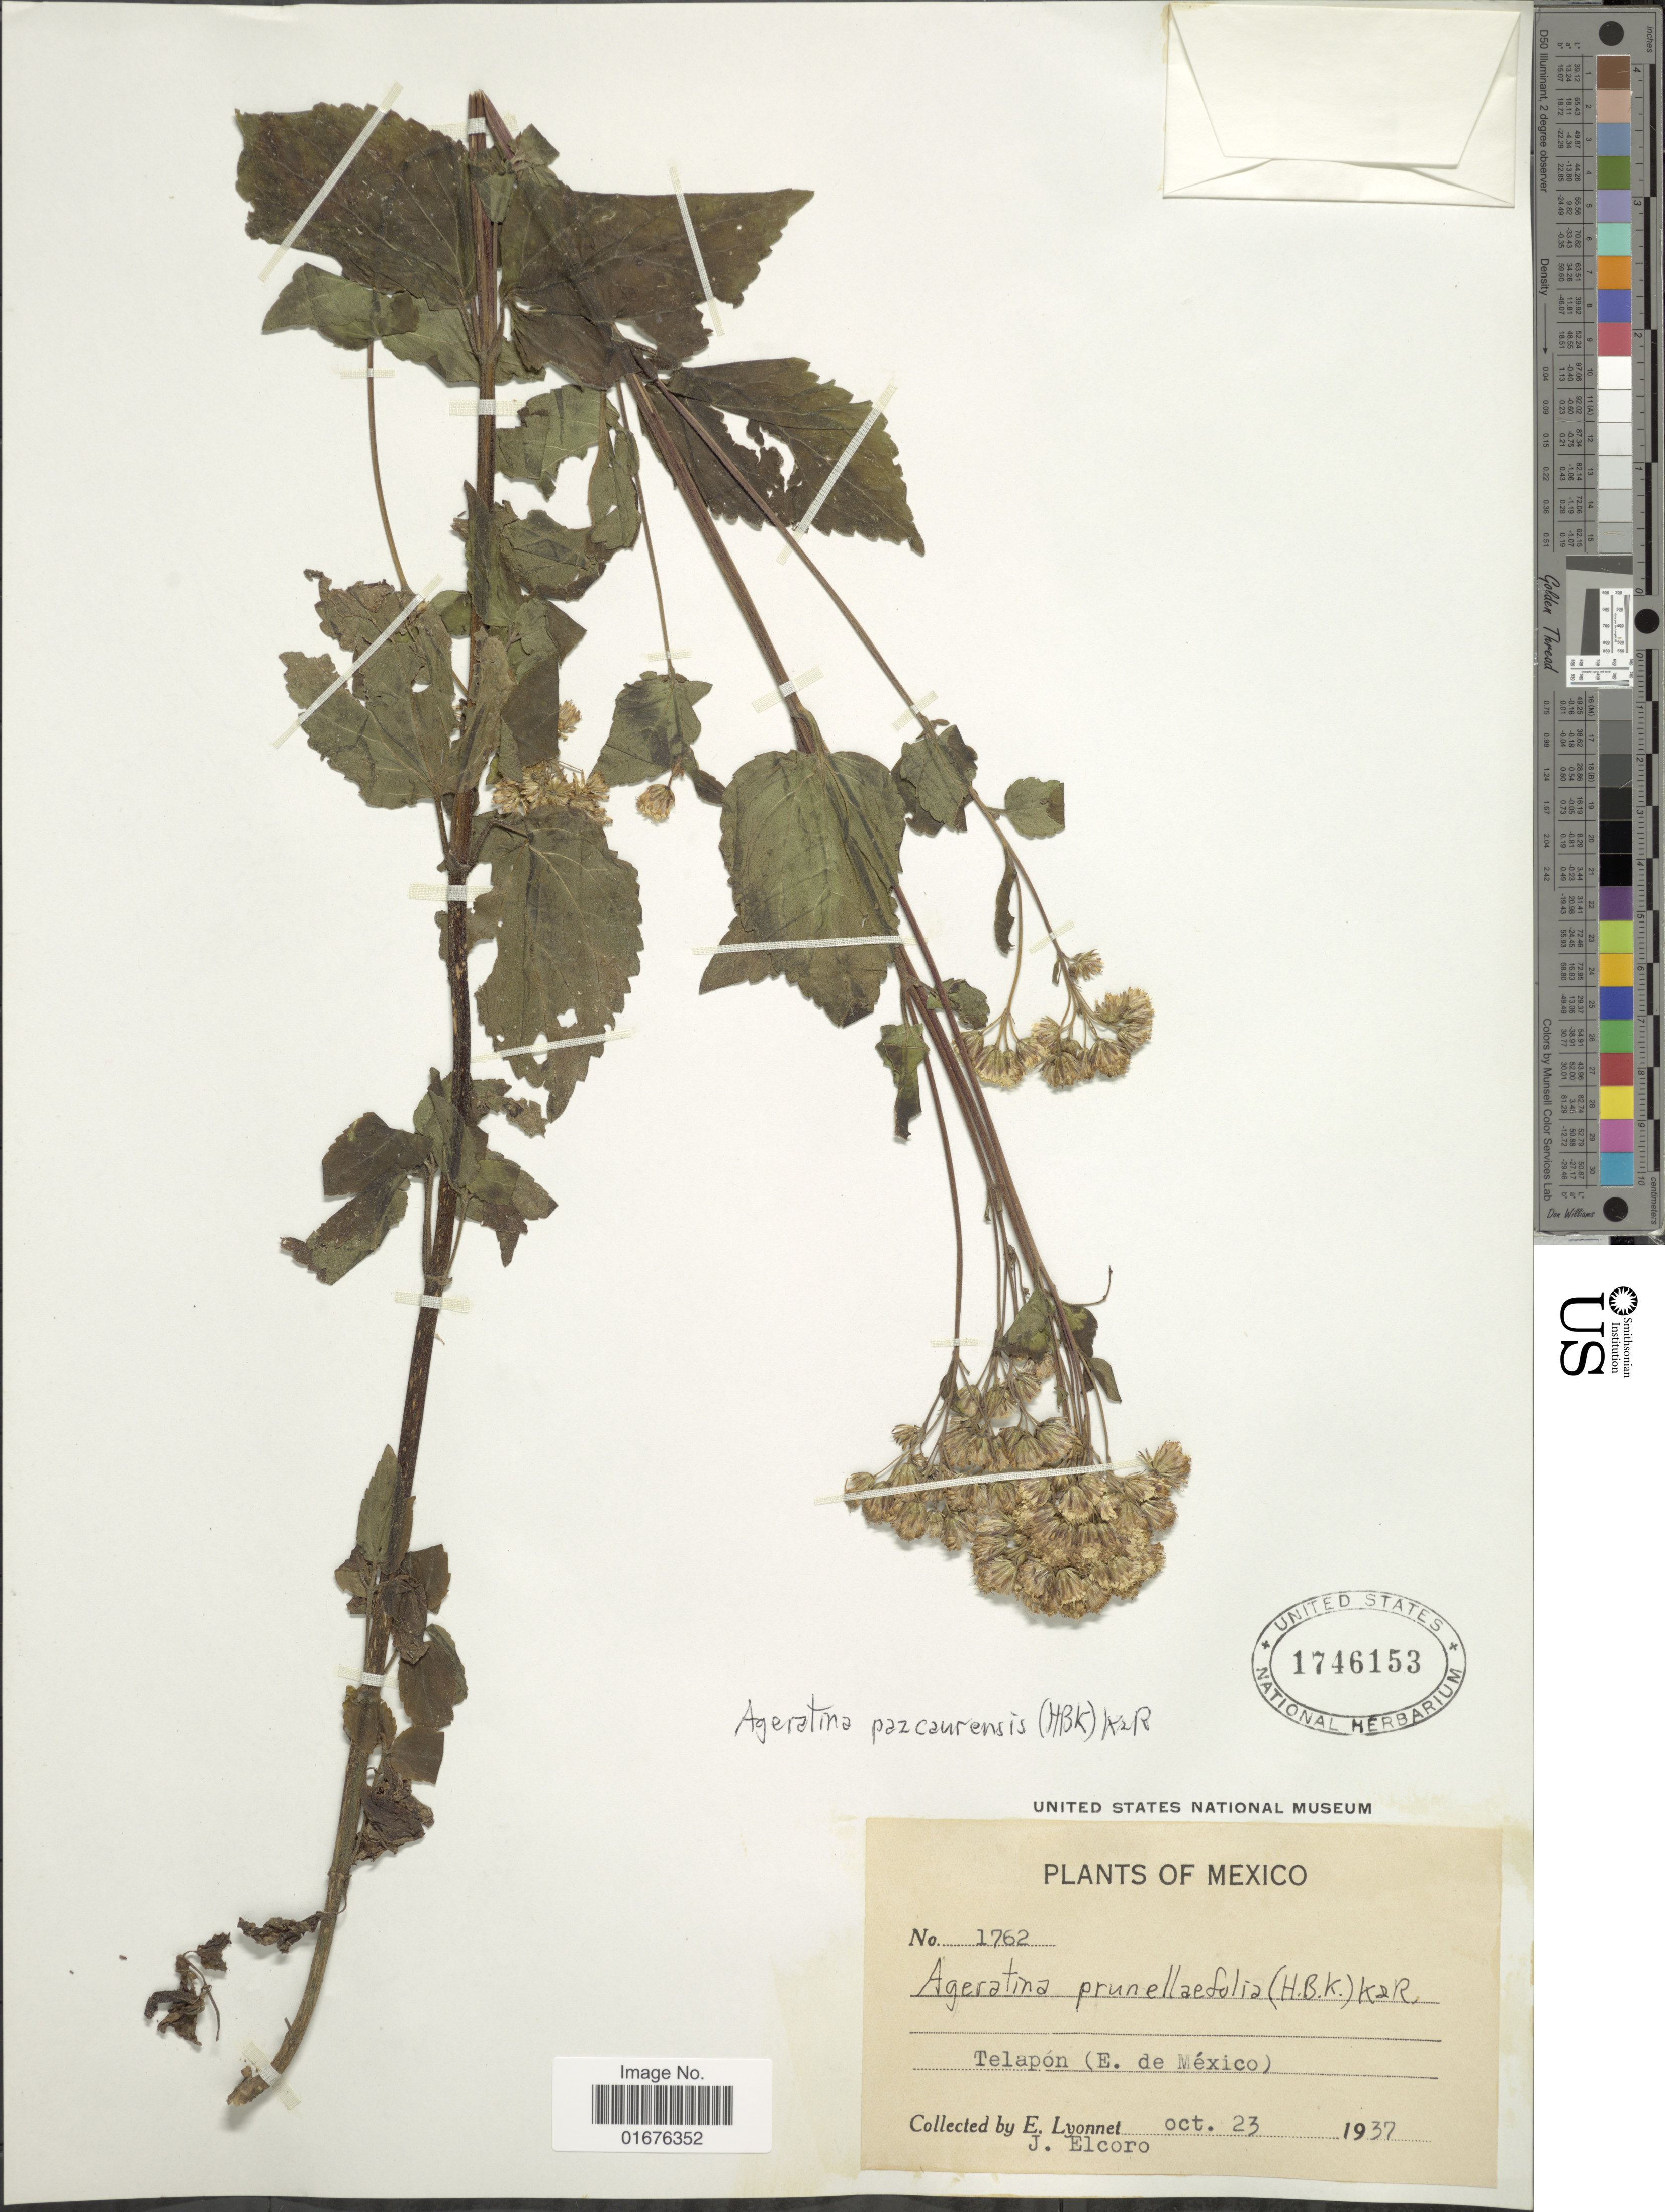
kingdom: Plantae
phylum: Tracheophyta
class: Magnoliopsida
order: Asterales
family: Asteraceae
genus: Ageratina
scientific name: Ageratina pazcuarensis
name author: (Kunth) R.M. King & H. Rob.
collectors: E. Lyonnet & J. Elcoro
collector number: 1762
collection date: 1937-10-23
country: Mexico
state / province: México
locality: Telapón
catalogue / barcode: US 1746153